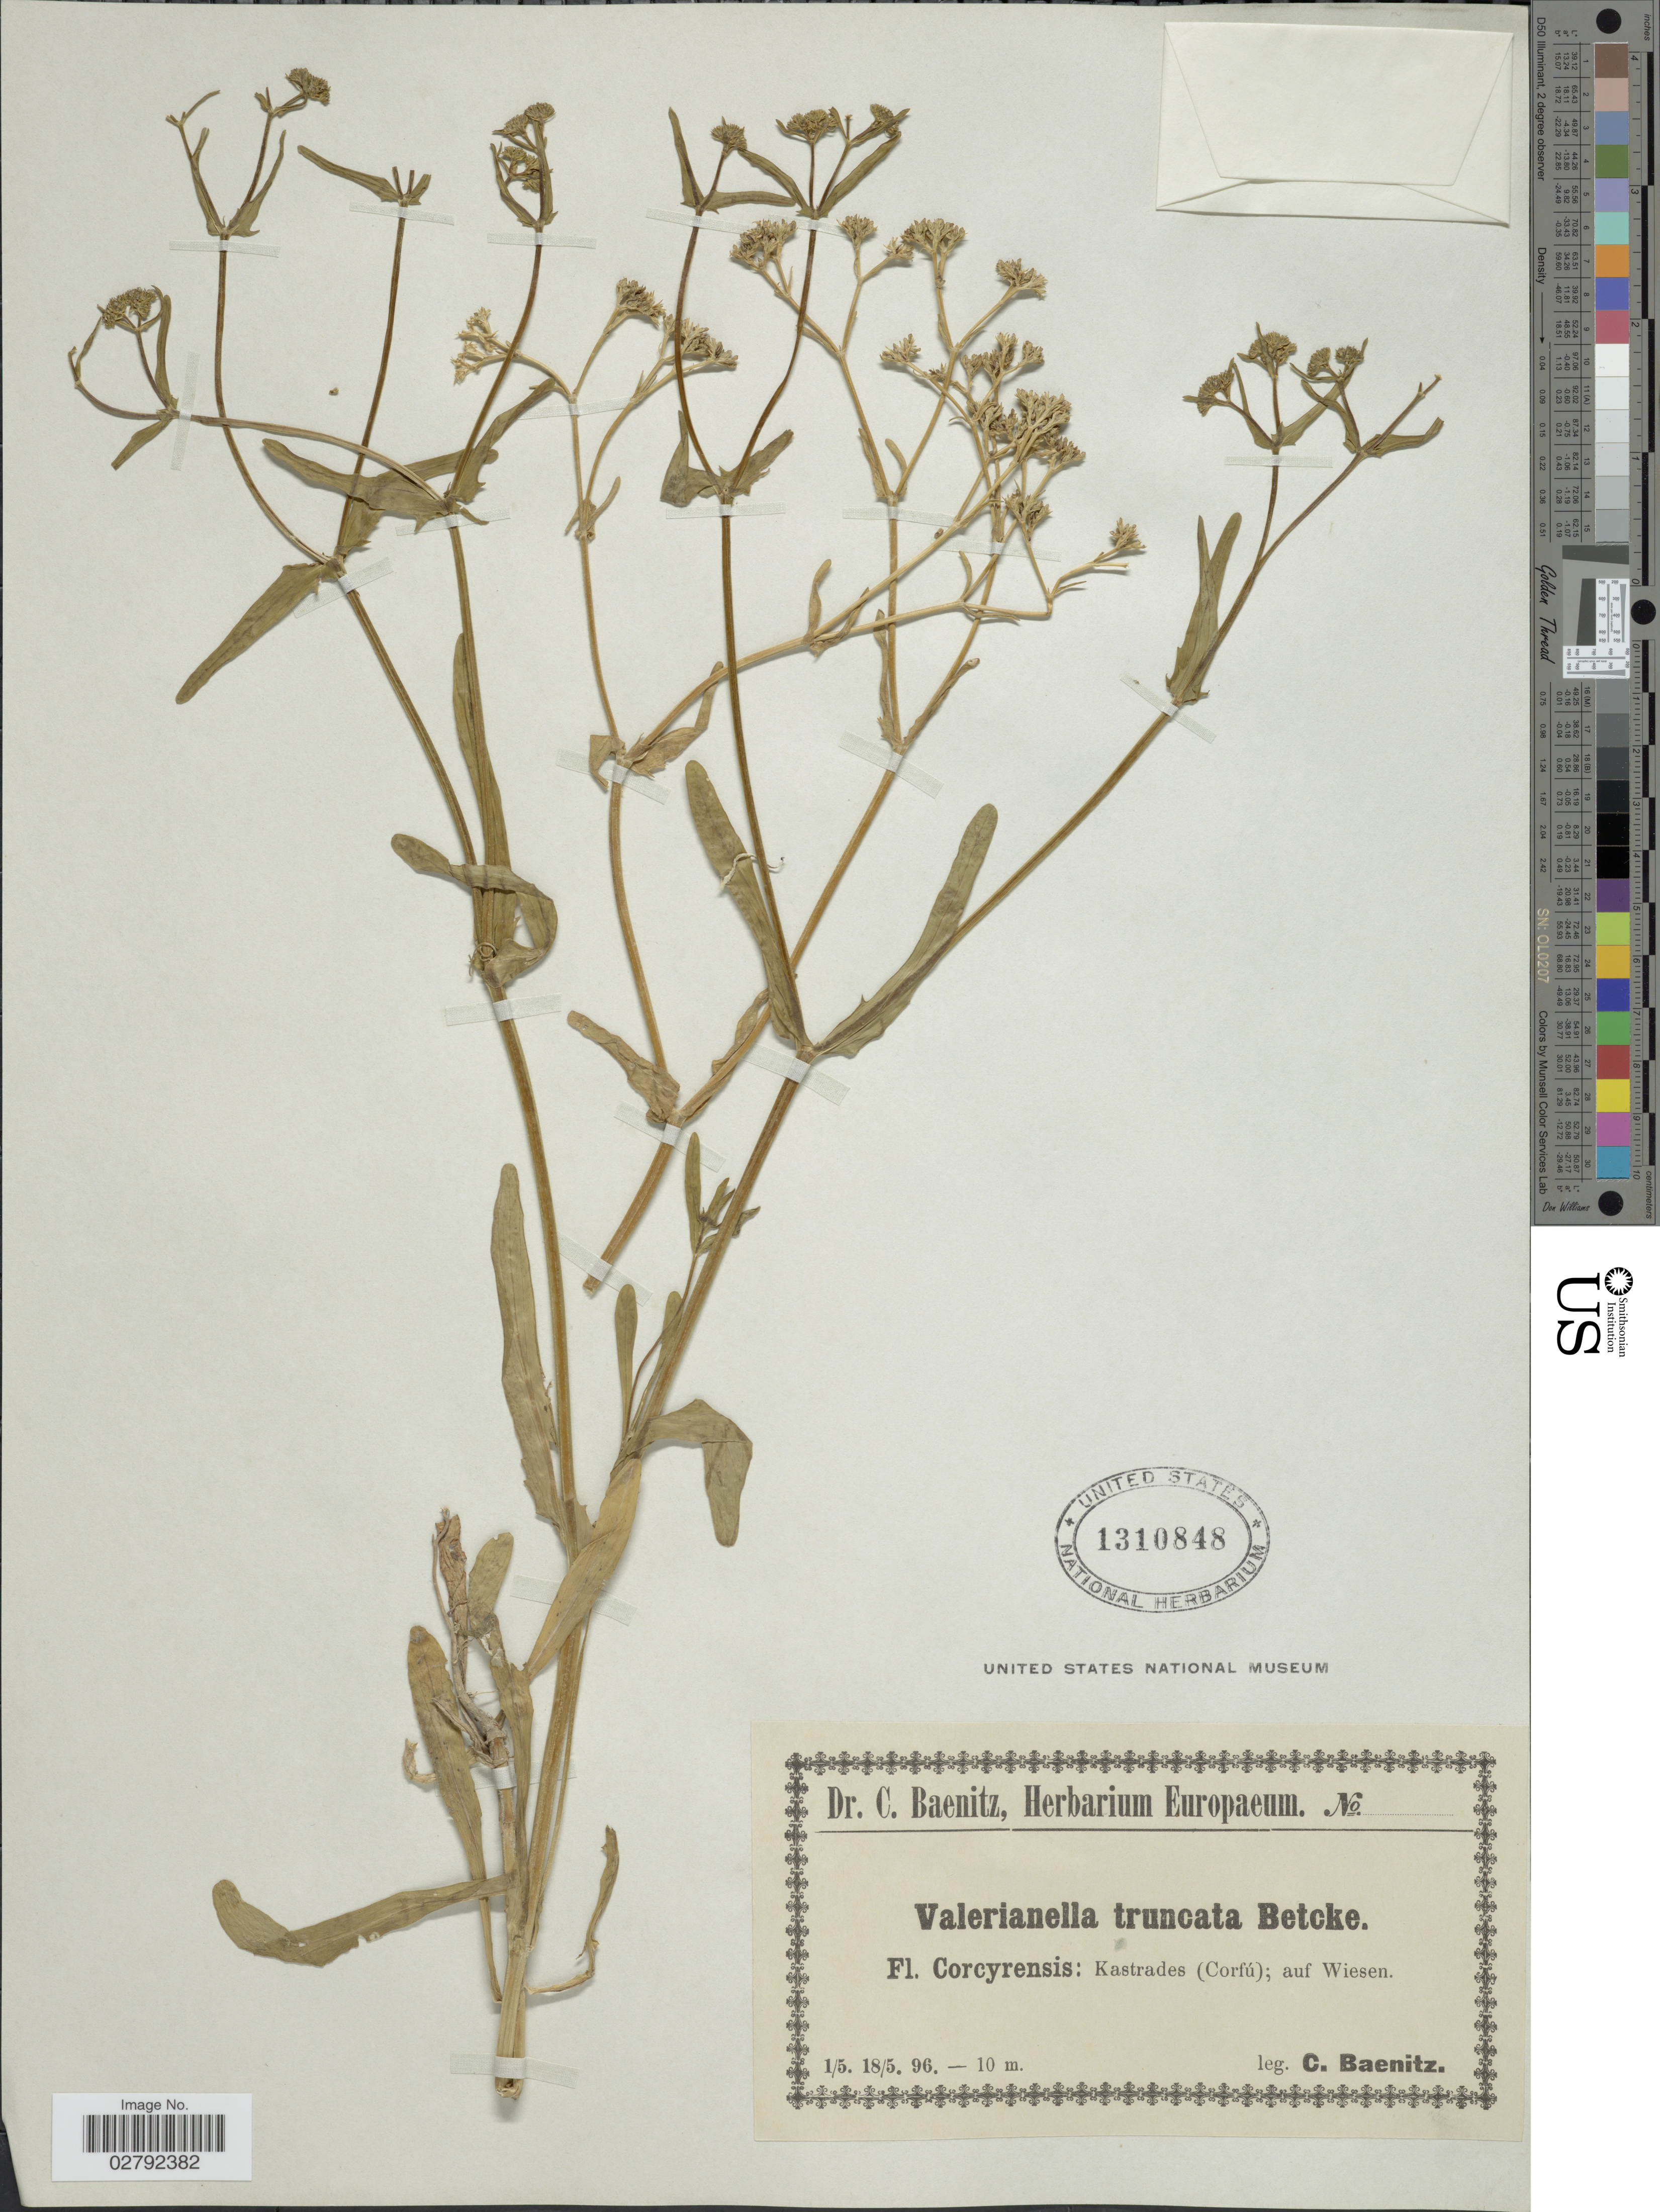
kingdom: Plantae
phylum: Tracheophyta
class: Magnoliopsida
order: Dipsacales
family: Caprifoliaceae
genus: Valerianella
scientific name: Valerianella truncata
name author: (Rchb.) Betcke.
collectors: C. G. Baenitz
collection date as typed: Transcribed d/m/y: 1/5/96 to 18/5/96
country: Greece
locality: Corcyrensis: Kastrades (Corfú); auf Wiesen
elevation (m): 10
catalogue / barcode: US 1310848